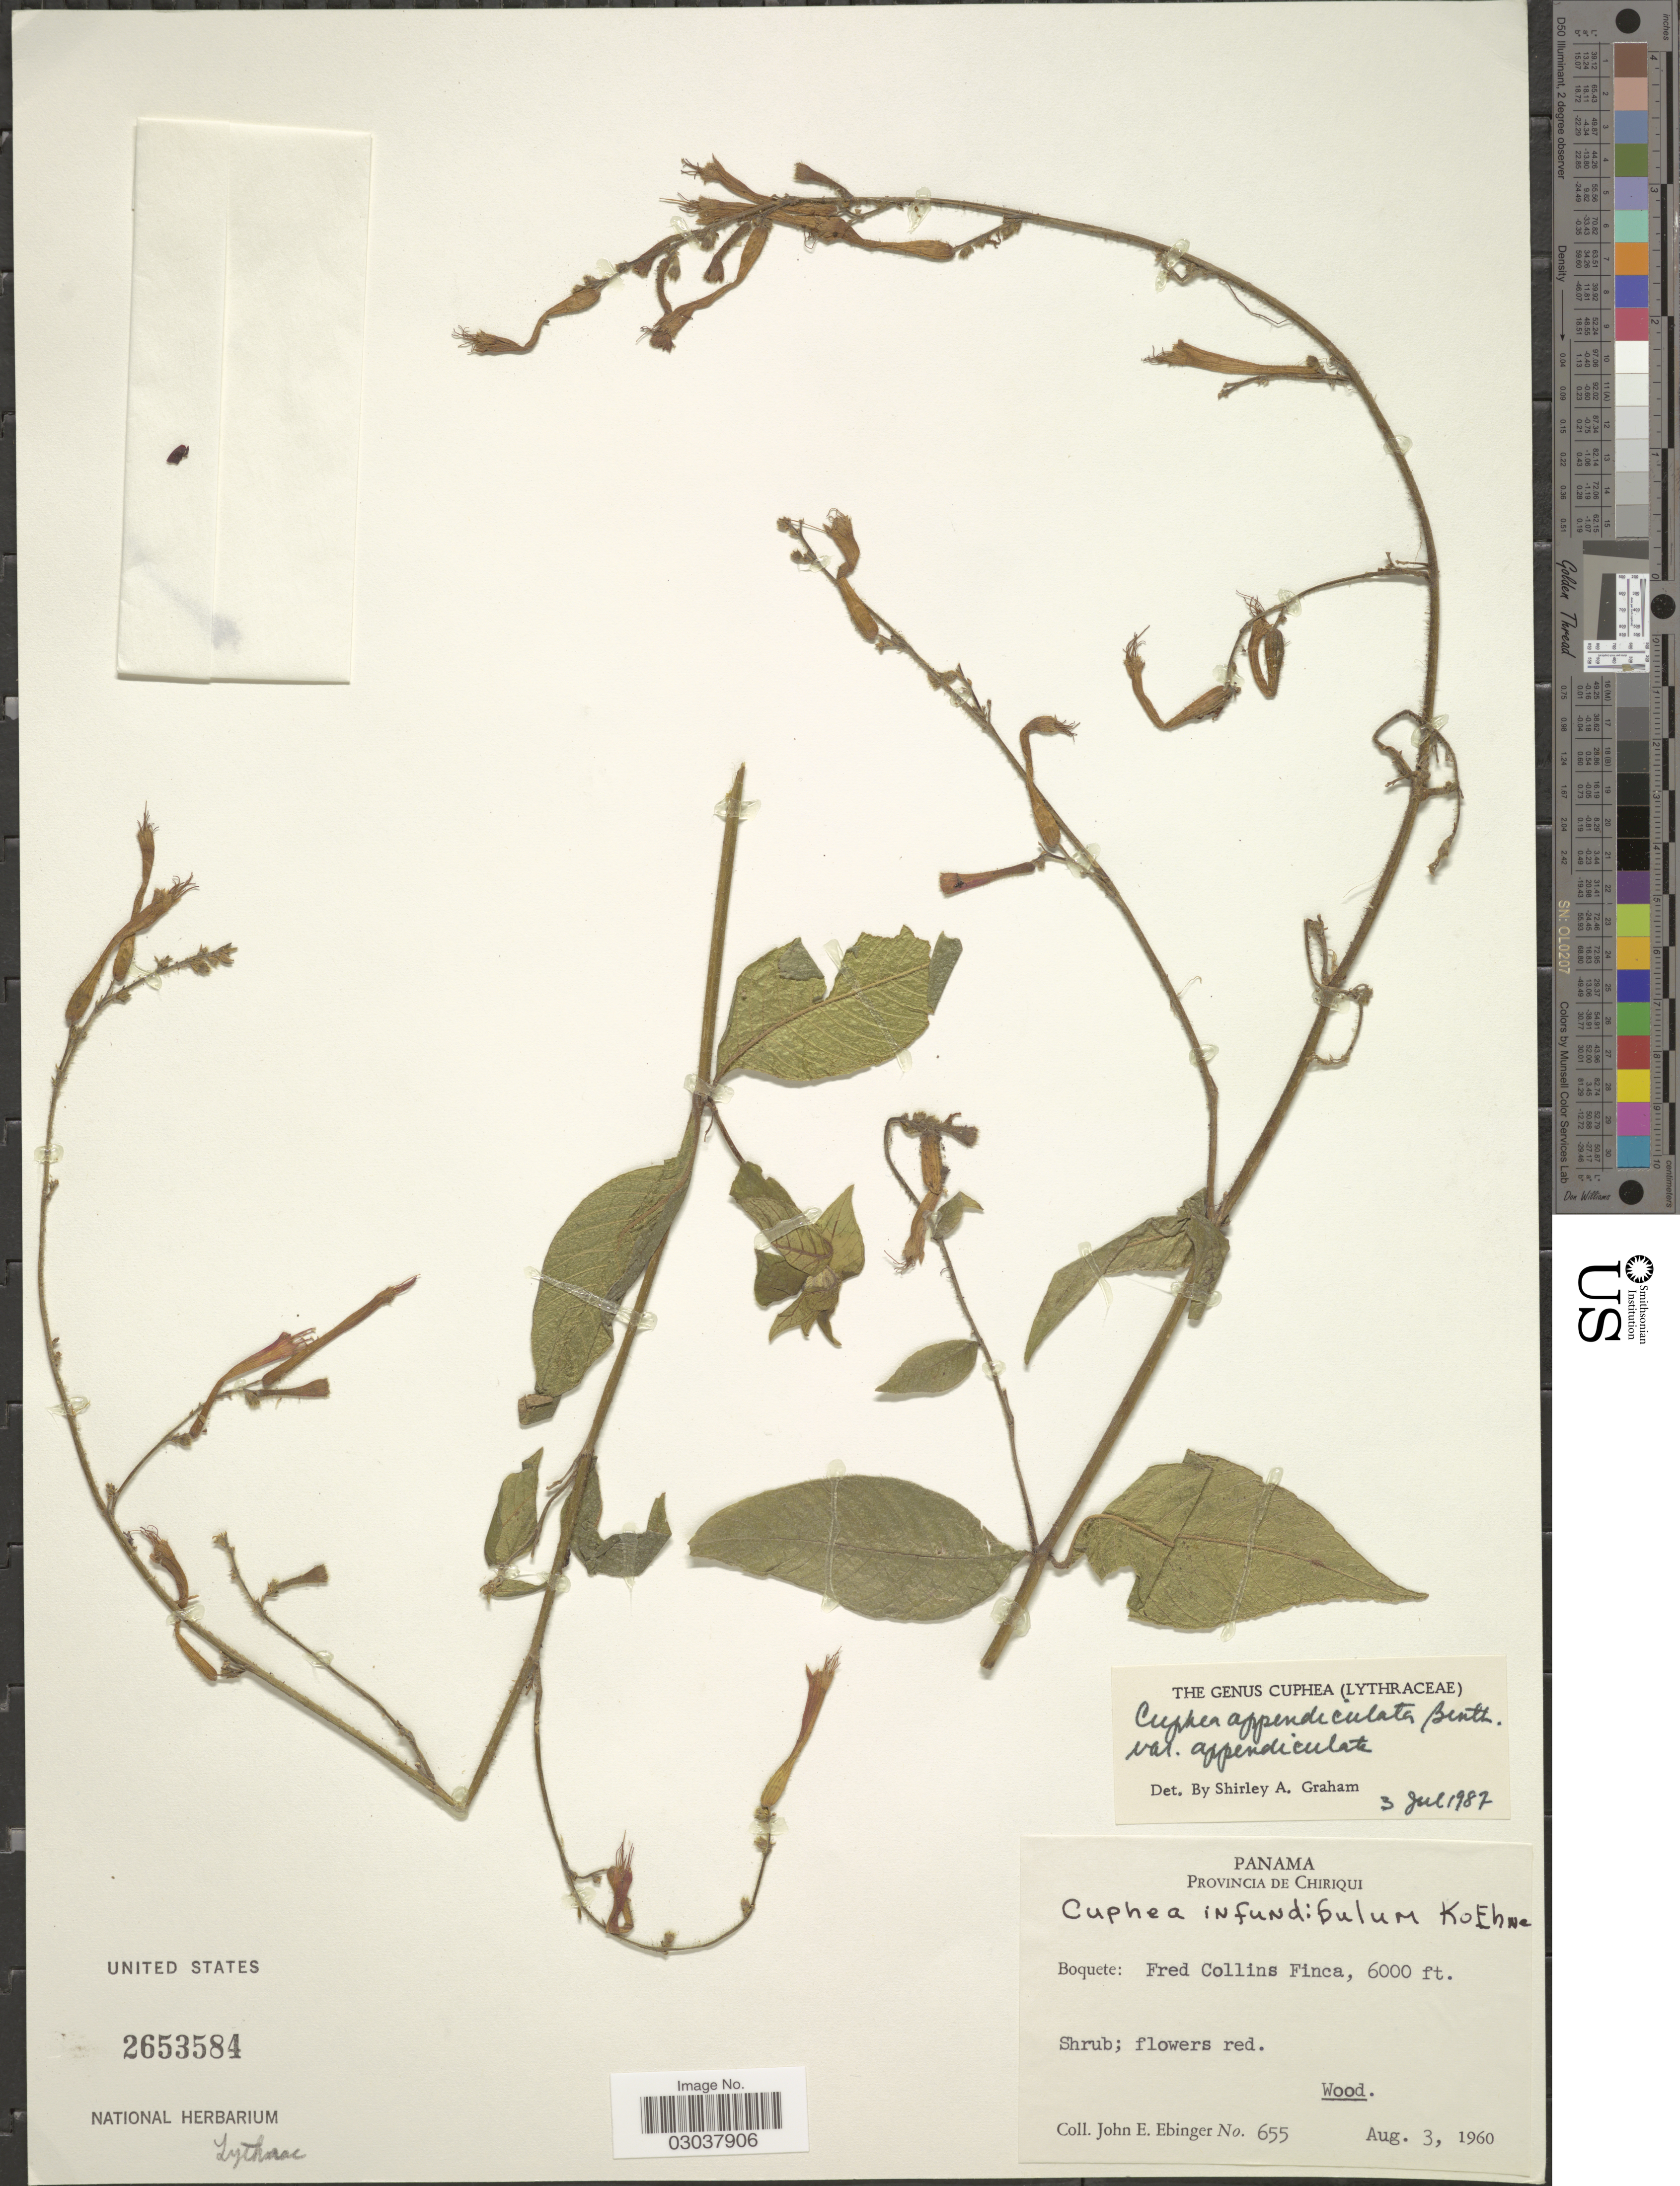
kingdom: Plantae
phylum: Tracheophyta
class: Magnoliopsida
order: Myrtales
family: Lythraceae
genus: Cuphea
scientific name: Cuphea appendiculata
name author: Benth.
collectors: J. Ebinger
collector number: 655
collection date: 1960-08-03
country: Panama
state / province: Chiriqui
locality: Boquete: Fred Collins Finca.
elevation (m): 1829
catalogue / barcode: US 2653584